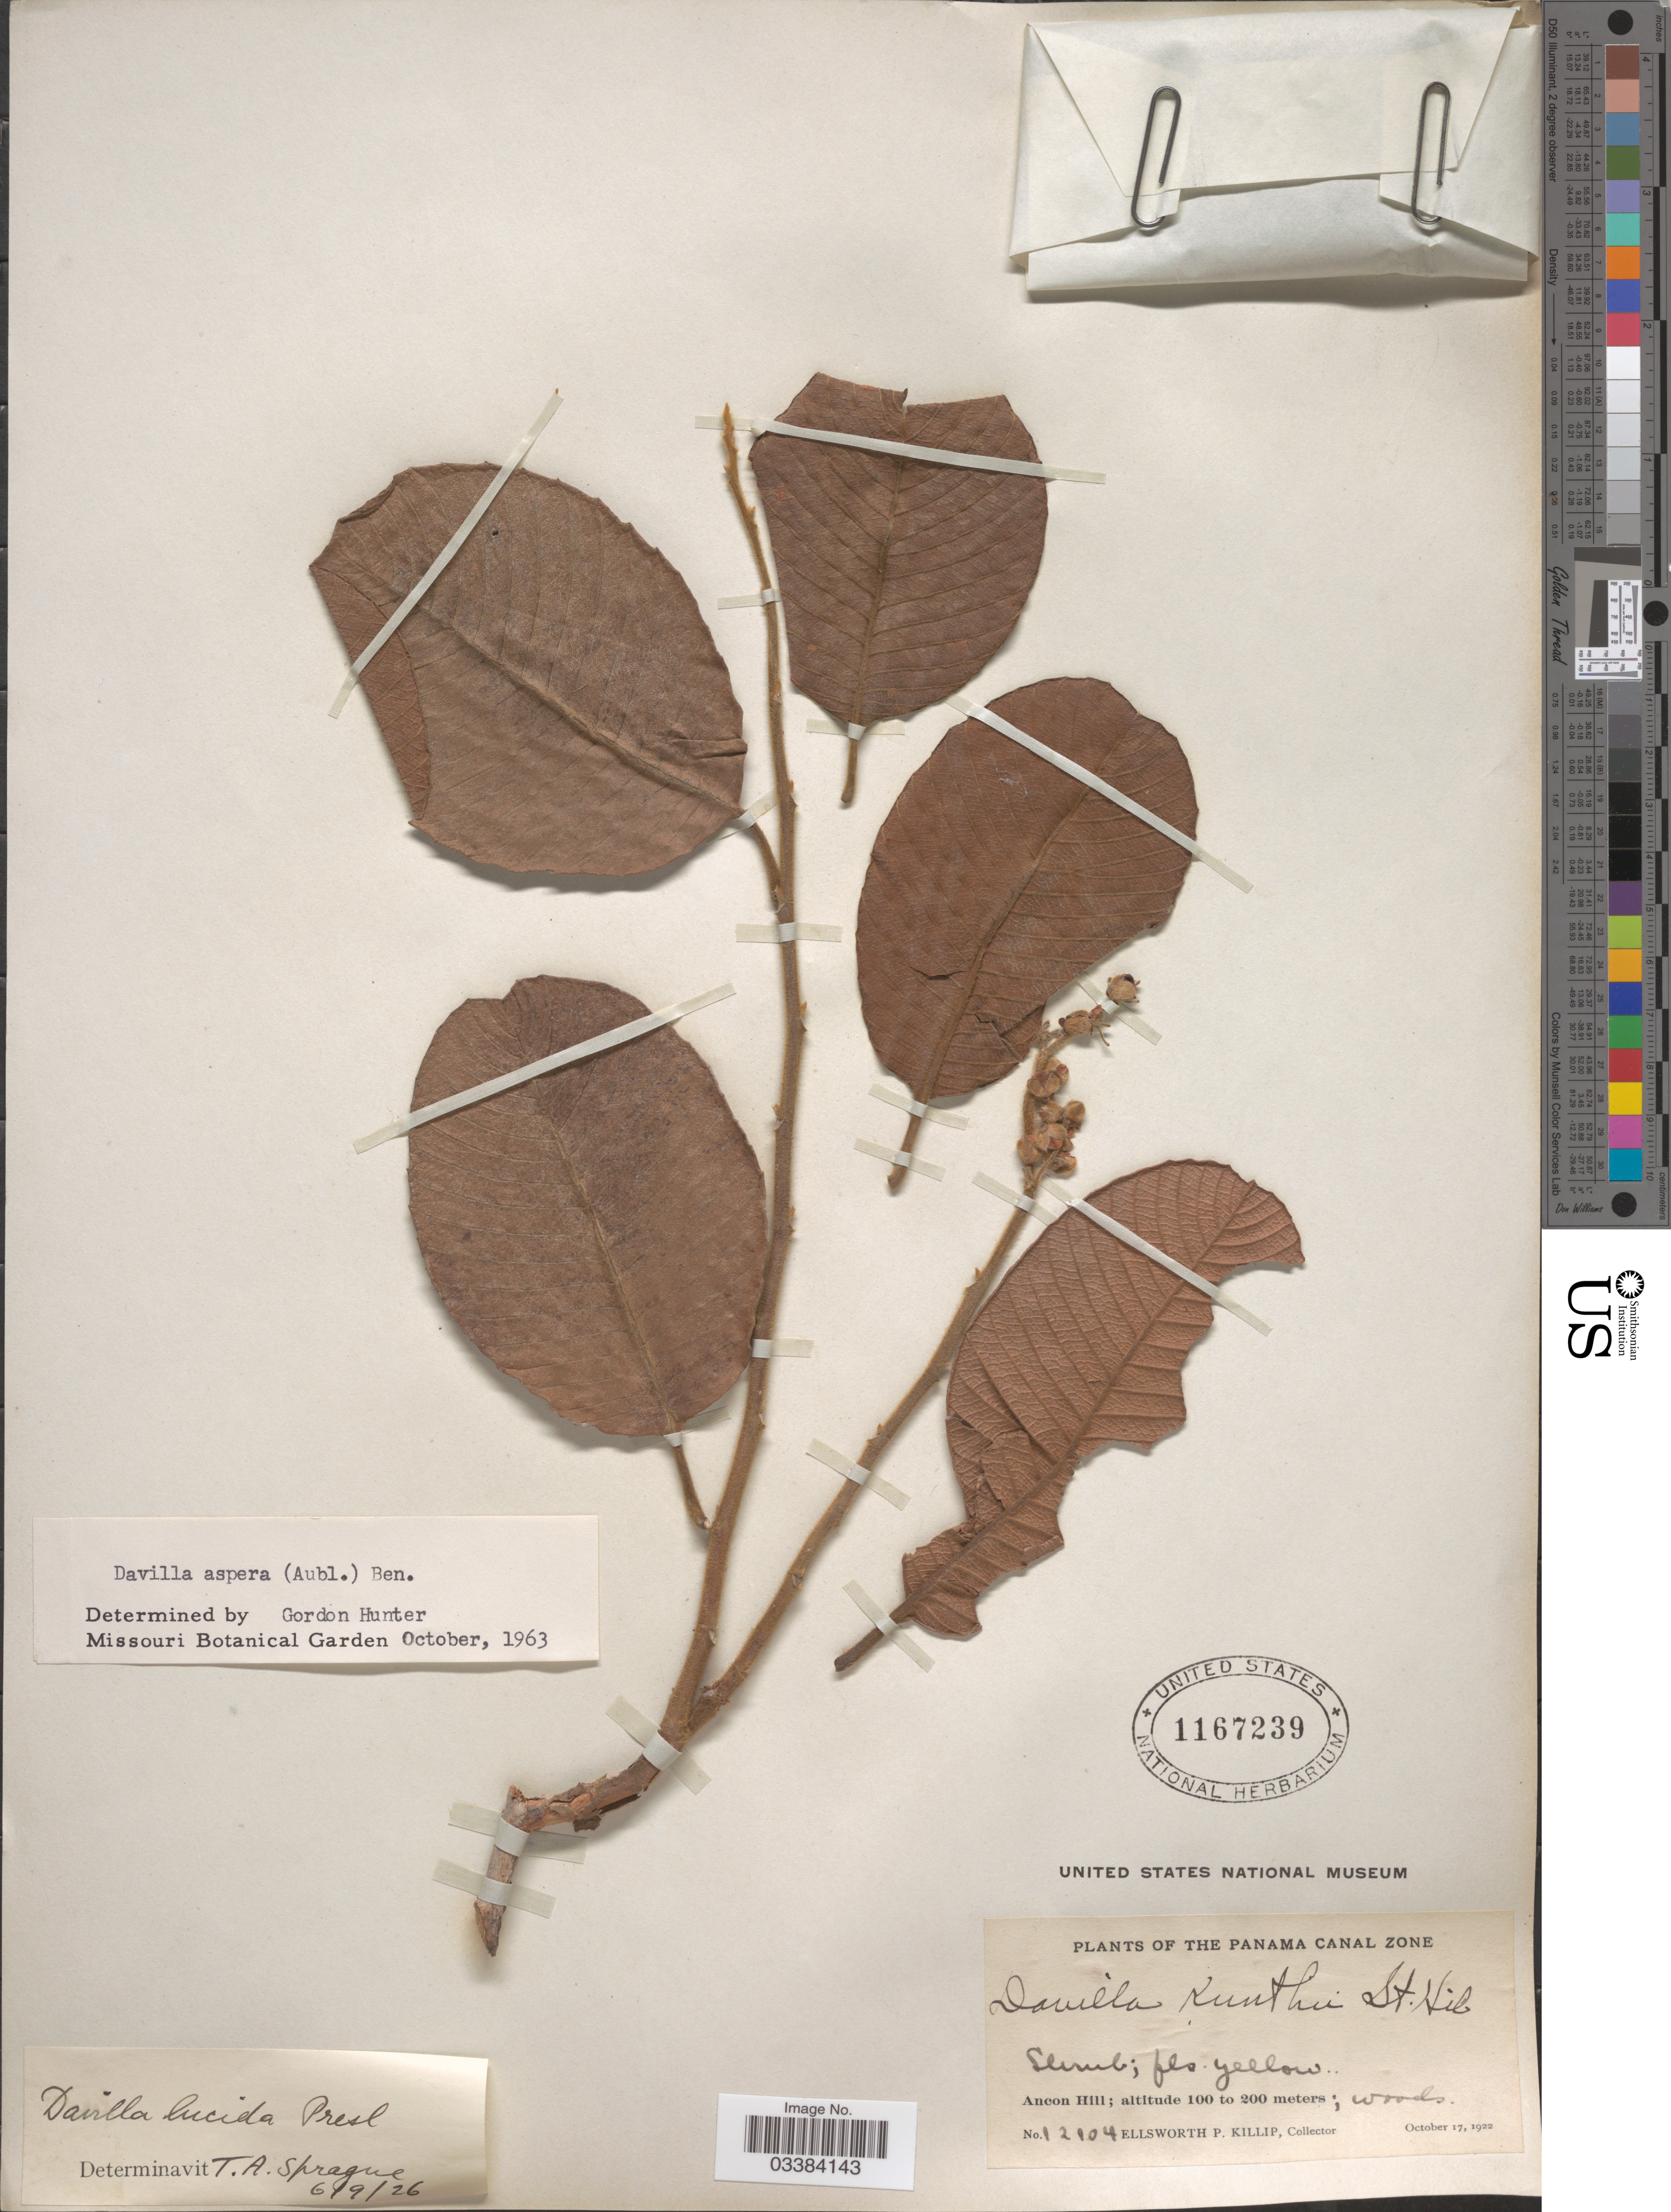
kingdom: Plantae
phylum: Tracheophyta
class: Magnoliopsida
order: Dilleniales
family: Dilleniaceae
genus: Davilla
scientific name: Davilla kunthii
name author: A. St.-Hil.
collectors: E. P. Killip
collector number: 12104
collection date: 1922-10-17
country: Panama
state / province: Colón / Panamá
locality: The Panama Canal Zone. Ancon Hill.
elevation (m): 100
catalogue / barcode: US 1167239